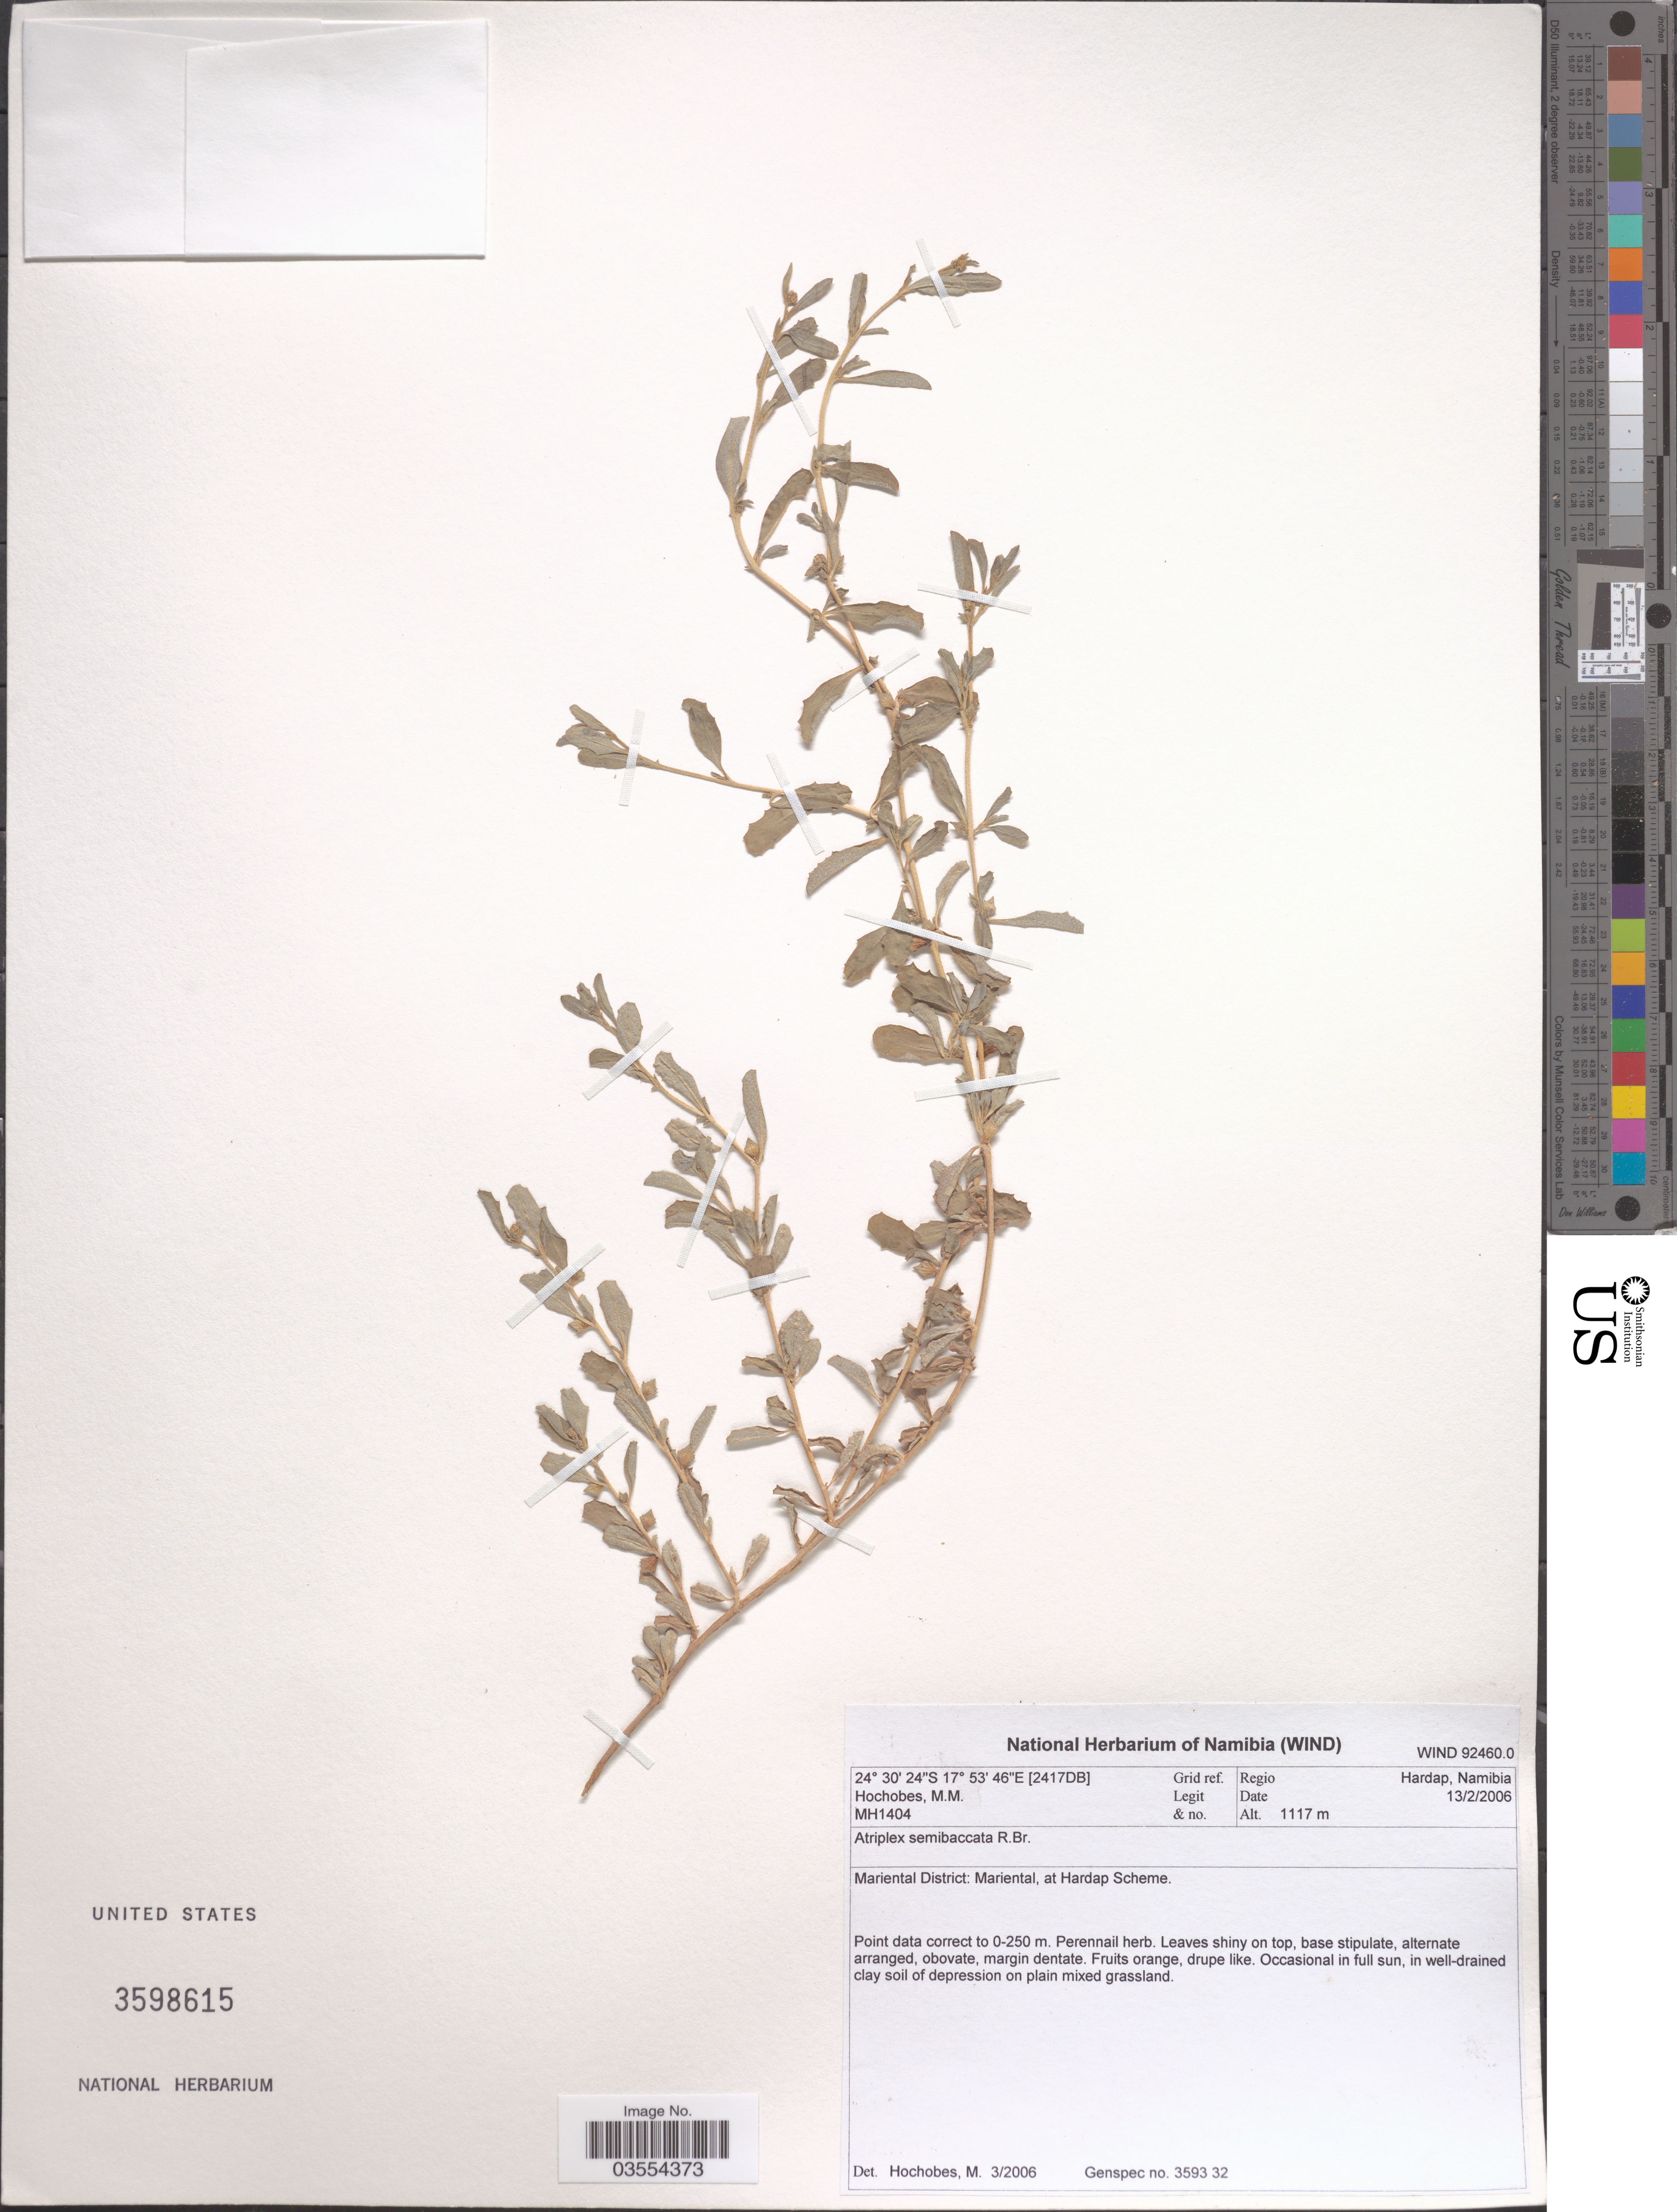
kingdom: Plantae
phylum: Tracheophyta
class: Magnoliopsida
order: Caryophyllales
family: Amaranthaceae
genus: Atriplex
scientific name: Atriplex semibaccata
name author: R. Br.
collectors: M. Hochobes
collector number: MH1404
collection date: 2006-02-13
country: Namibia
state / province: Hardap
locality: Grid ref. [2417DB]. Regio Hardap, Namibia. Mariental District: Mariental, at Hardap Scheme.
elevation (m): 1117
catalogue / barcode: US 3598615